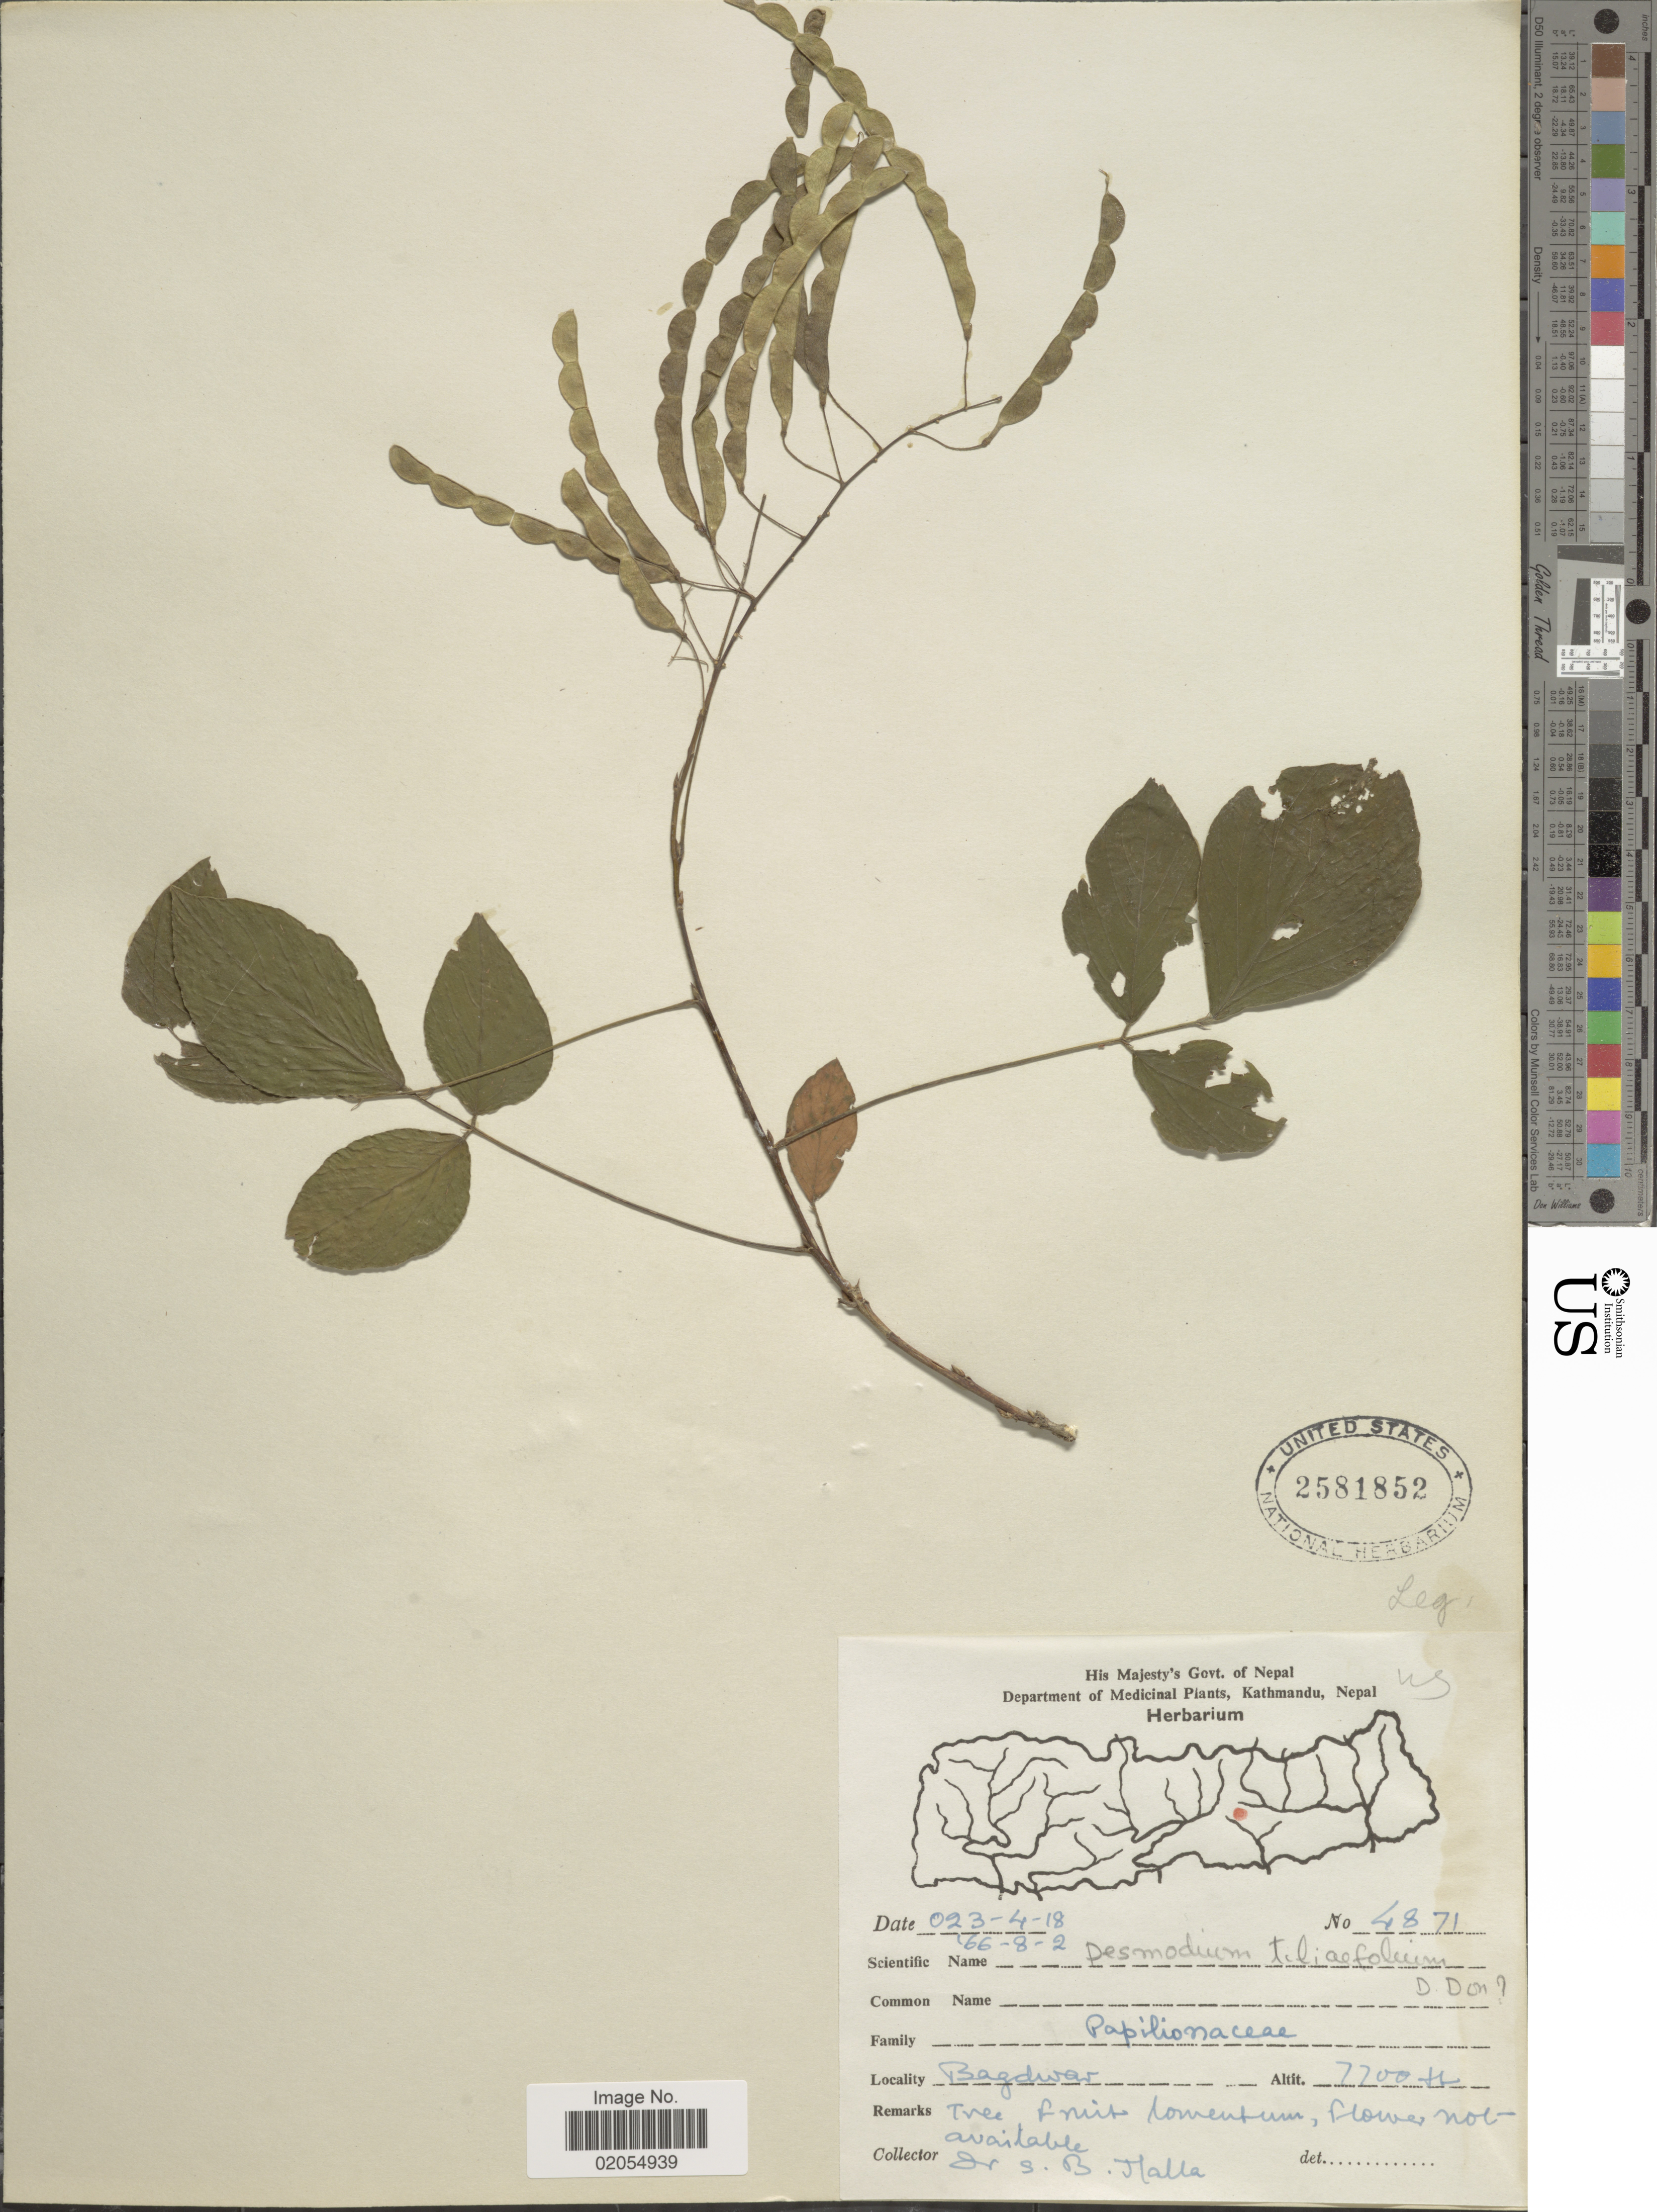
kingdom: Plantae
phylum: Tracheophyta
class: Magnoliopsida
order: Fabales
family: Fabaceae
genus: Sunhangia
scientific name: Sunhangia elegans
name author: (DC.) H. Ohashi & K. Ohashi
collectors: S. Malla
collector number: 4871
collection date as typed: Transcribed d/m/y: 23/4/18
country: Nepal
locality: Bagdwar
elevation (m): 2347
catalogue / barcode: US 2581852